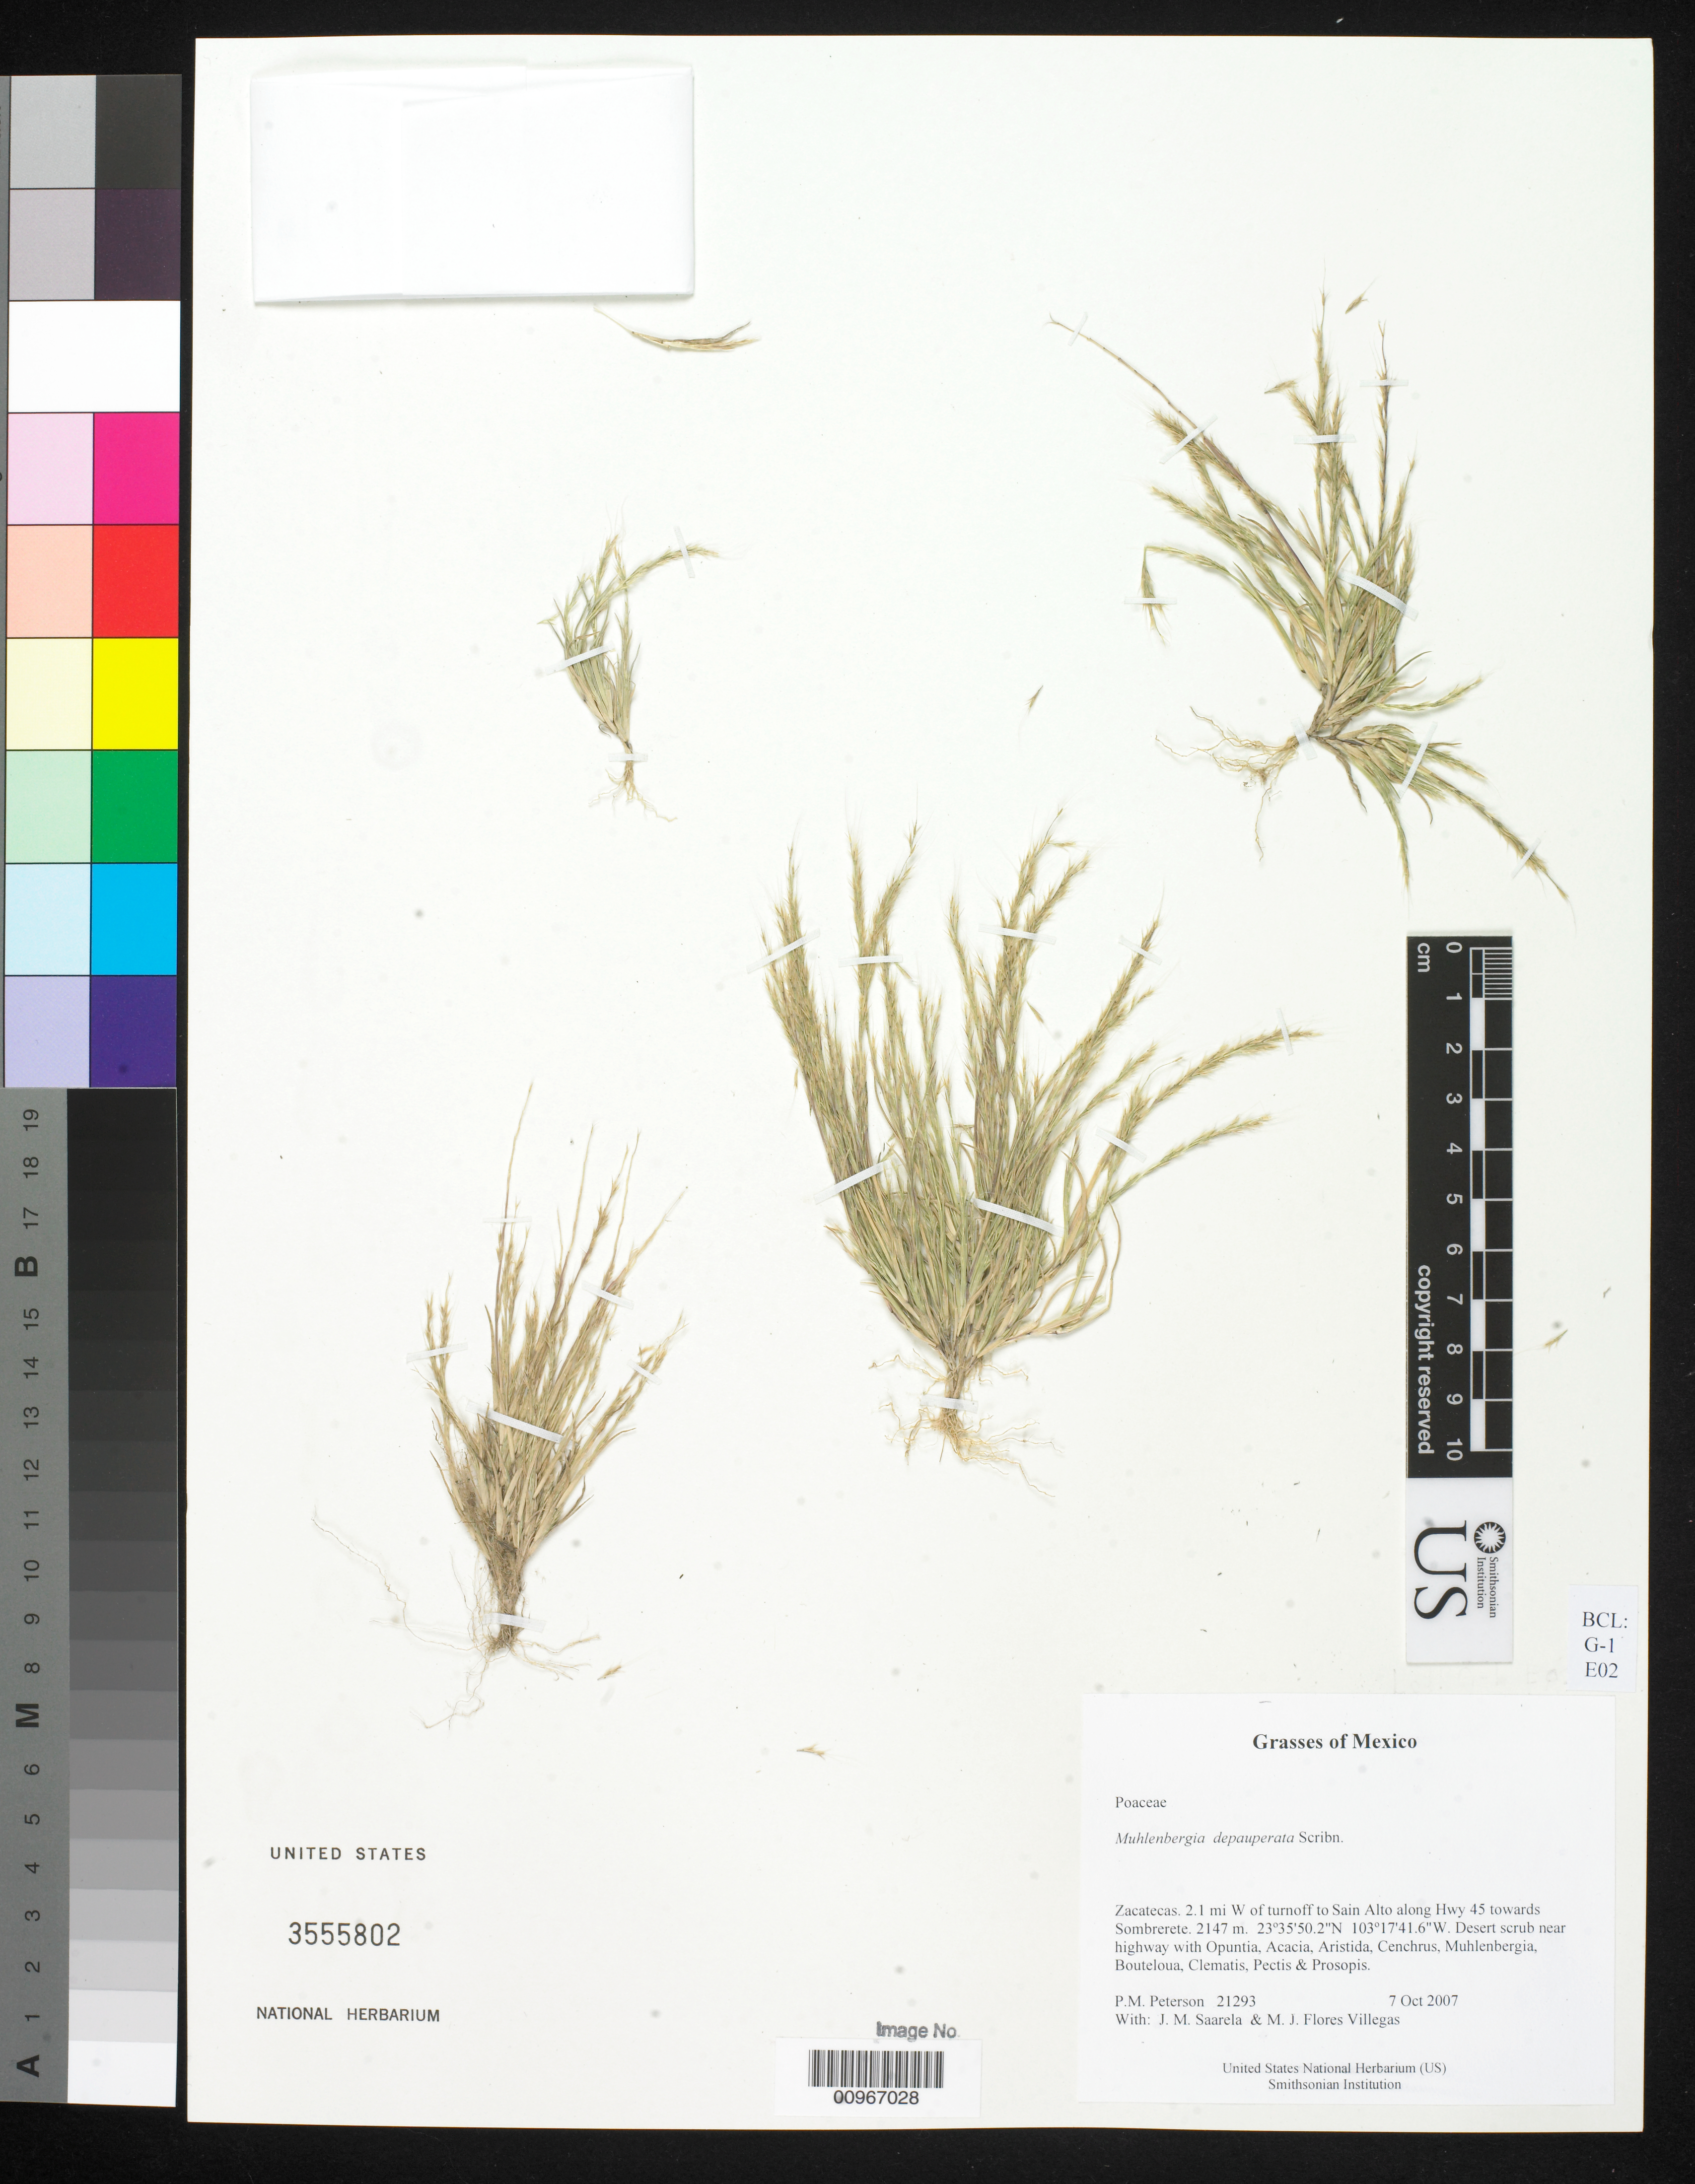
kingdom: Plantae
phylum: Tracheophyta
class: Liliopsida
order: Poales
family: Poaceae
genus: Muhlenbergia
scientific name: Muhlenbergia depauperata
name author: Scribn.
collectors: P. M. Peterson, J. Saarela & M. Flores Villegas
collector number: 21293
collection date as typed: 07 Oct 2007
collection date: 2007-10-07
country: Mexico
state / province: Zacatecas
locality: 2.1 mi W of turnoff to Sain Alto along Hwy 45 towards Sombrerete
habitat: Desert scrub near highway with Opuntia, Acacia, Aristida, Cenchrus, Muhlenbergia, Bouteloua, Clematis, Pectis & Prosopis.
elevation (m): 2147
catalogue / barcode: US 3555802